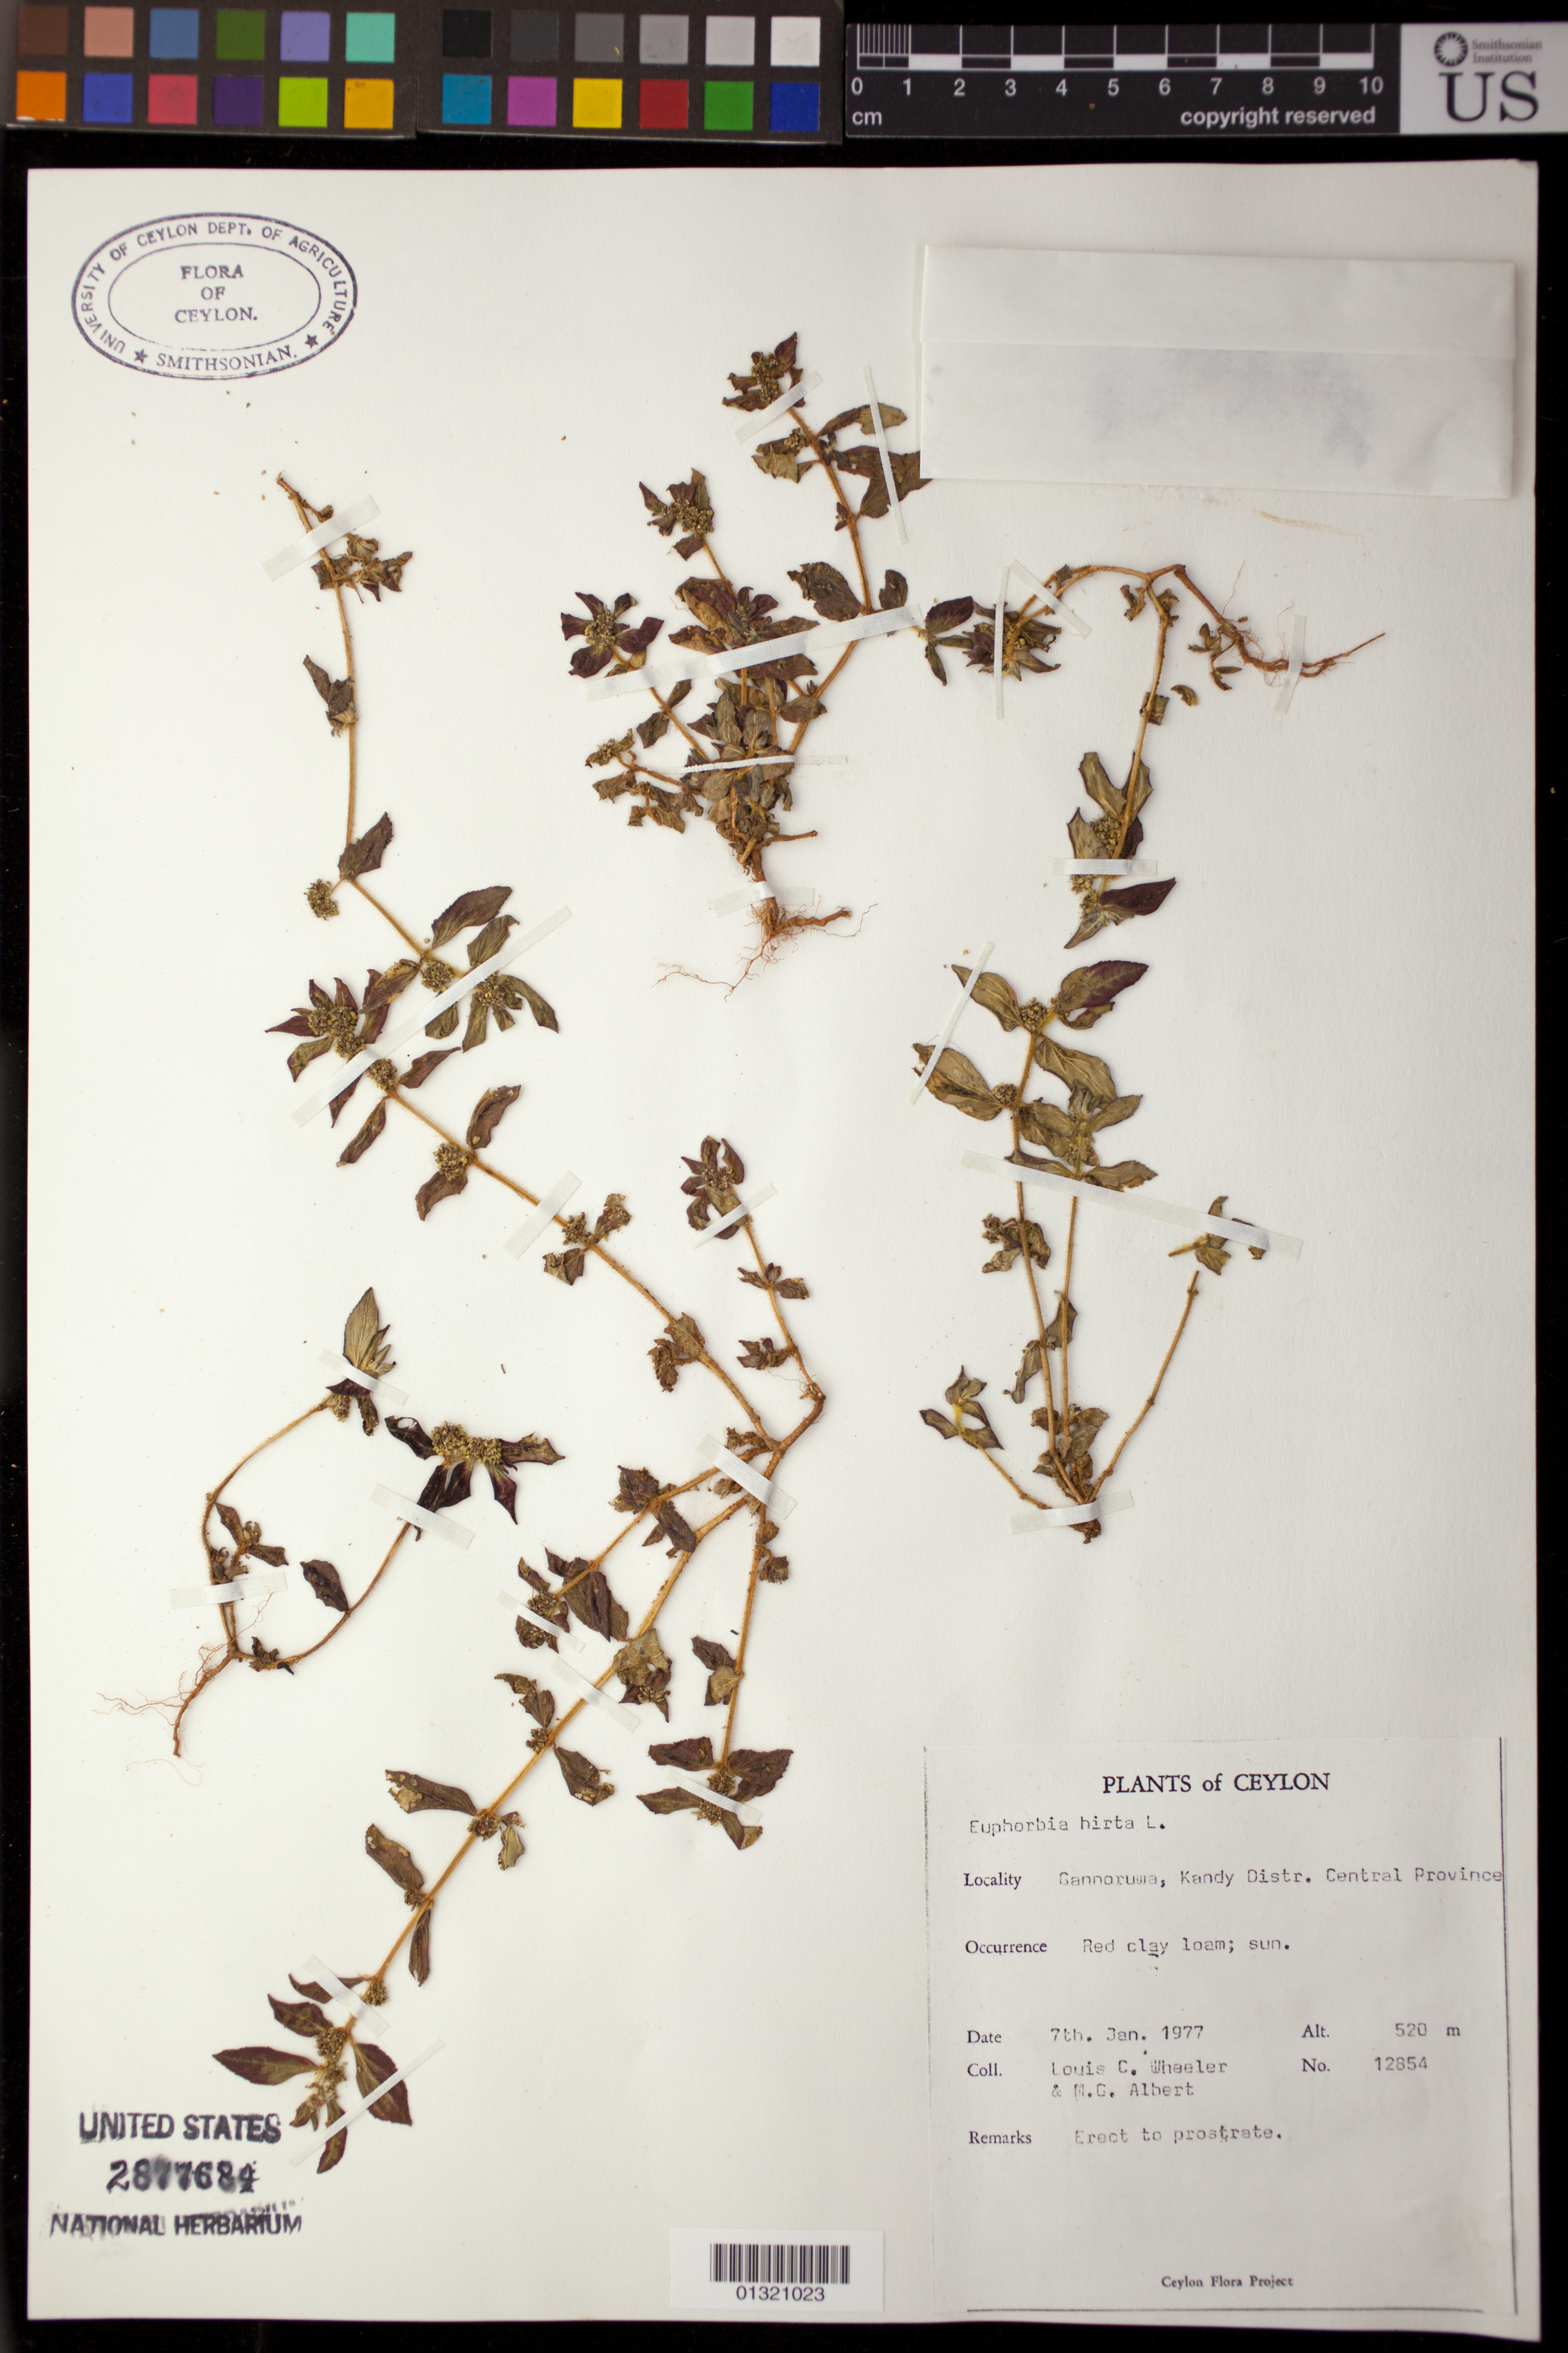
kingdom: Plantae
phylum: Tracheophyta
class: Magnoliopsida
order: Malpighiales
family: Euphorbiaceae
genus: Euphorbia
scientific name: Euphorbia hirta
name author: L.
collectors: L. C. Wheeler & M. G. Albert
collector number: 12854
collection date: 1977-01-07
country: Sri Lanka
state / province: Central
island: Ceylon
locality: Gannoruwa, Kandy Distr.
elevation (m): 520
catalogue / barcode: US 2877684